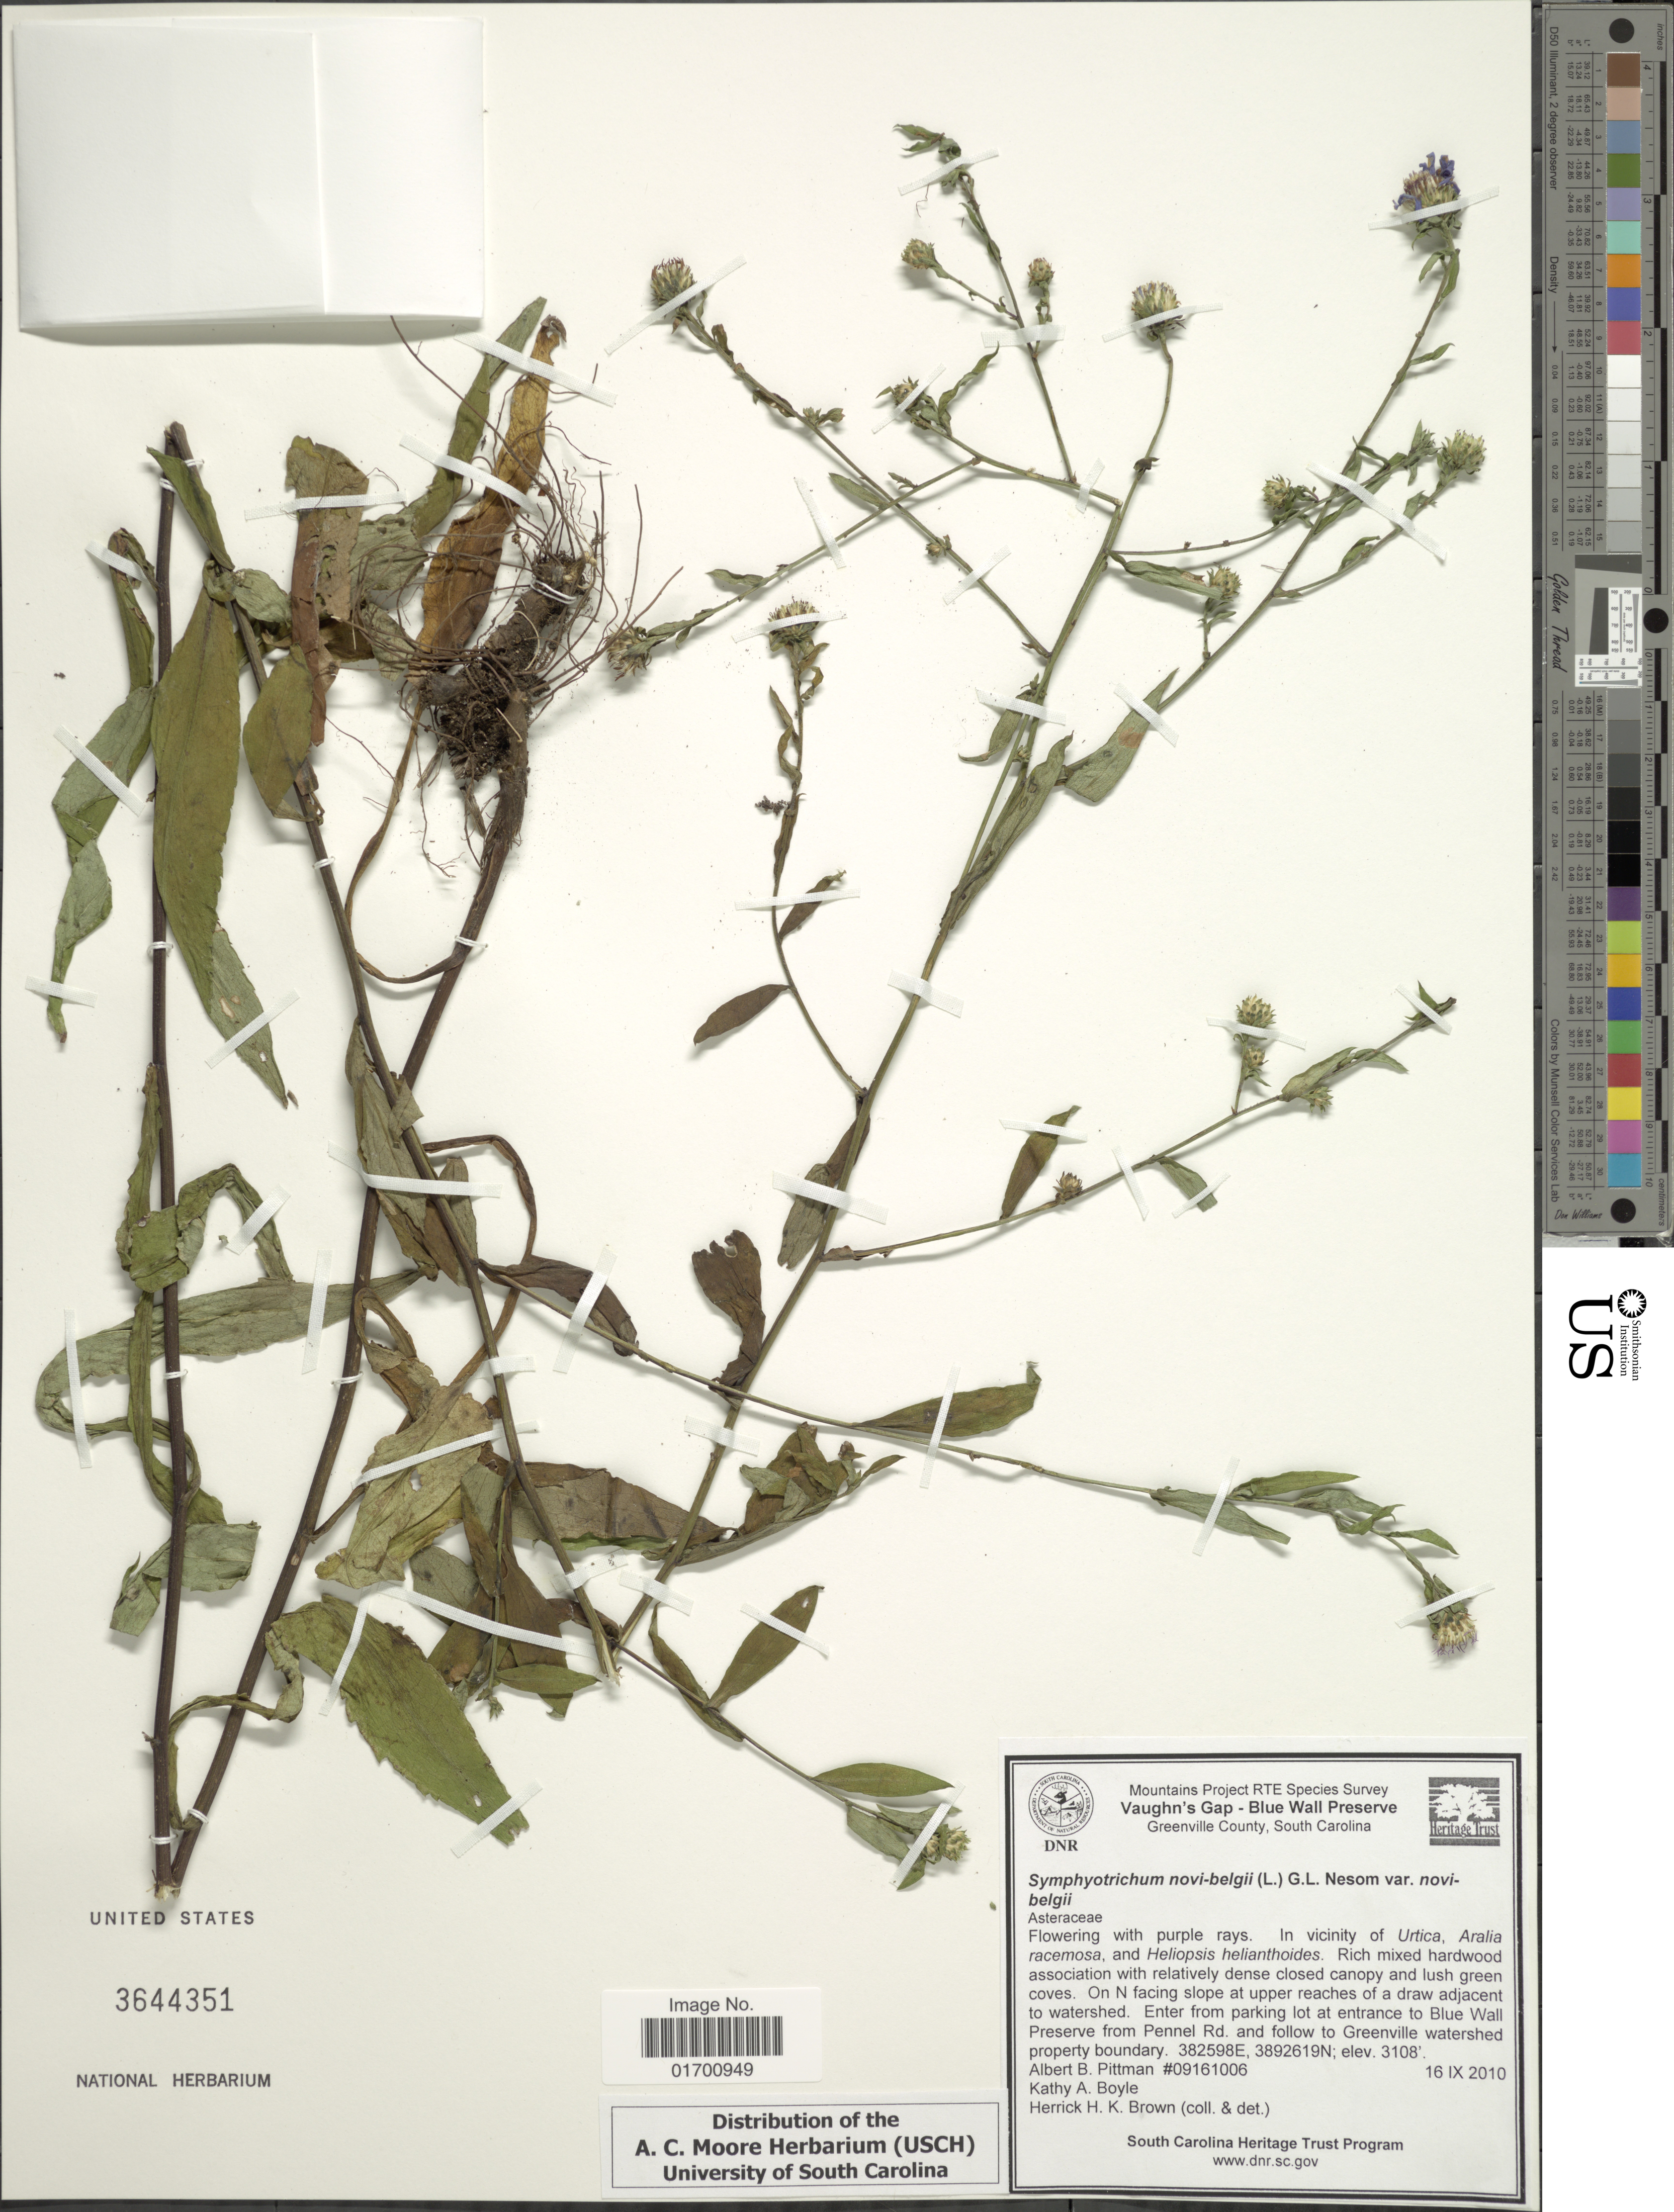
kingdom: Plantae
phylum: Tracheophyta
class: Magnoliopsida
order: Asterales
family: Asteraceae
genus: Symphyotrichum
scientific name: Symphyotrichum novae-angliae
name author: (L.) G.L. Nesom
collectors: A. B. Pittman, K. A. Boyle & H. H. K. Brown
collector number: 09161006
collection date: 2010-09-16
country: United States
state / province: South Carolina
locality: Vaughn's Gap - Blue Wall Preserve, Greenville County, On N facing slope at upper reaches of a draw adjacent to watershed. Enter from parking lot at entrance to Blue Wall Preserve from Pennel Rd. and follow to Greenville watershed property boundary.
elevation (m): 948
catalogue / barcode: US 3644351